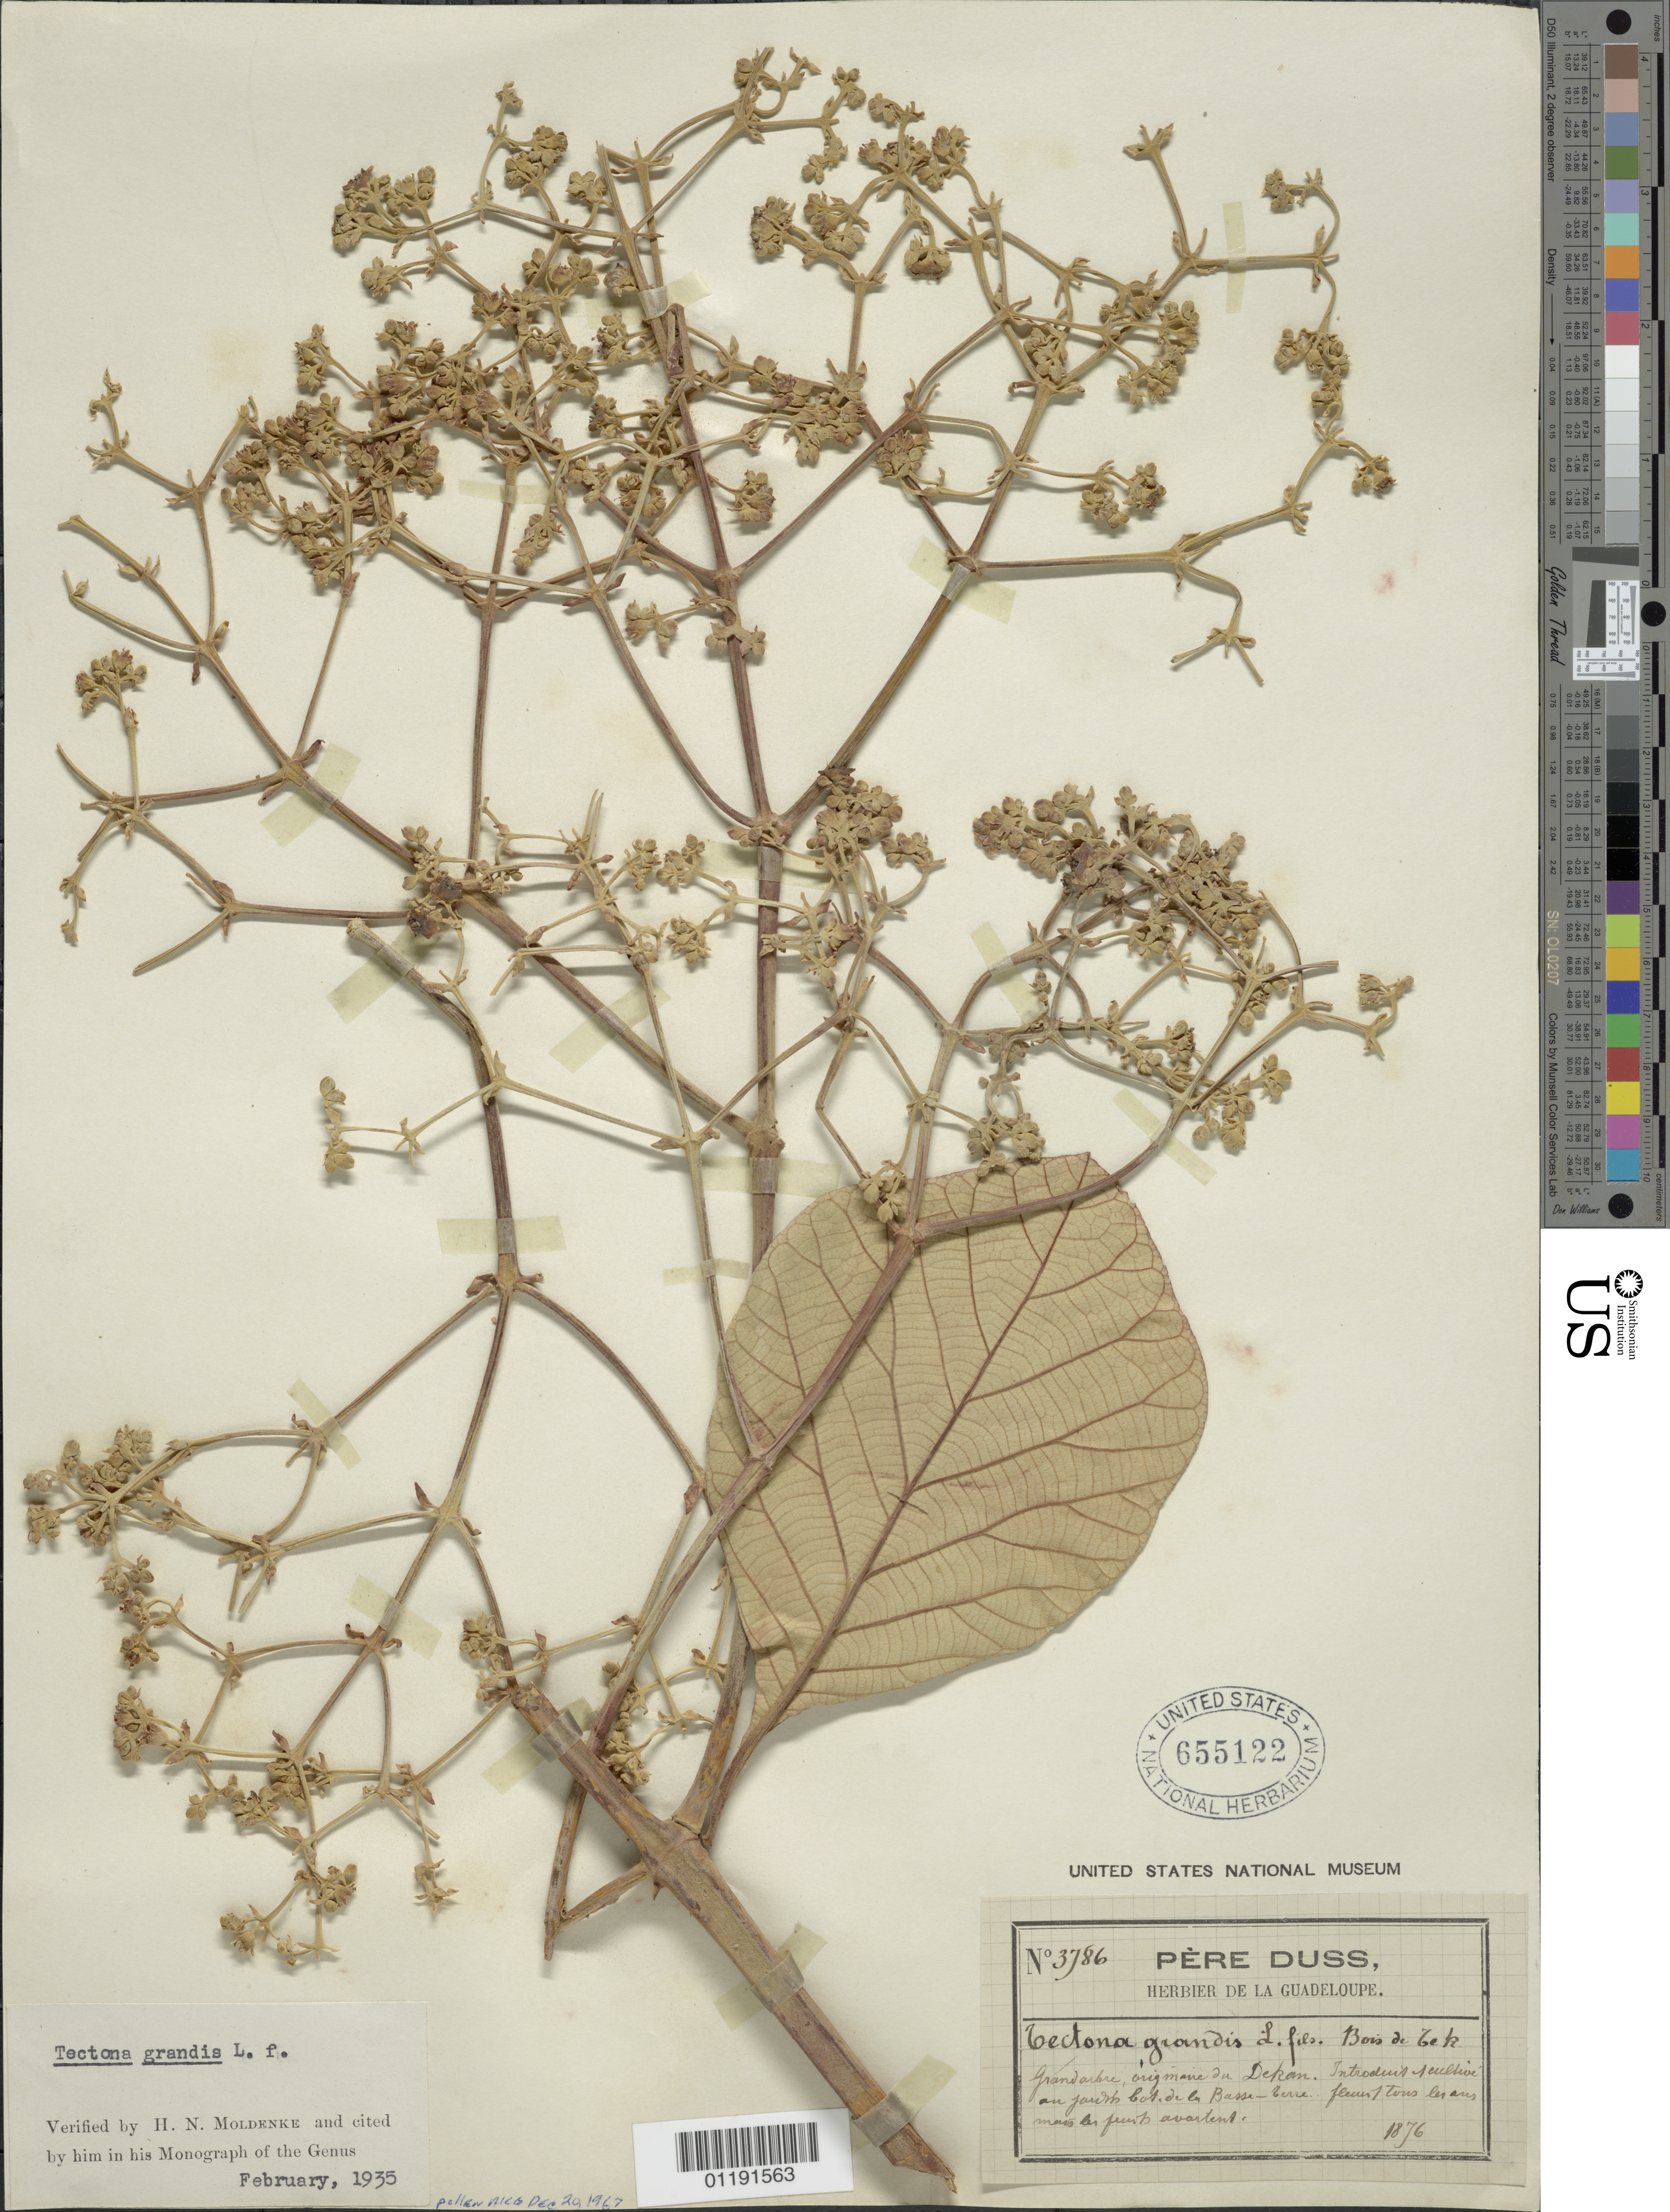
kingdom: Plantae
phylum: Tracheophyta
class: Magnoliopsida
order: Lamiales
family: Lamiaceae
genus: Tectona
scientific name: Tectona grandis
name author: L. f.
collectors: -. Duss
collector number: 3786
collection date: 1876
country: Guadeloupe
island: Basse-Terre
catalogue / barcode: US 655122